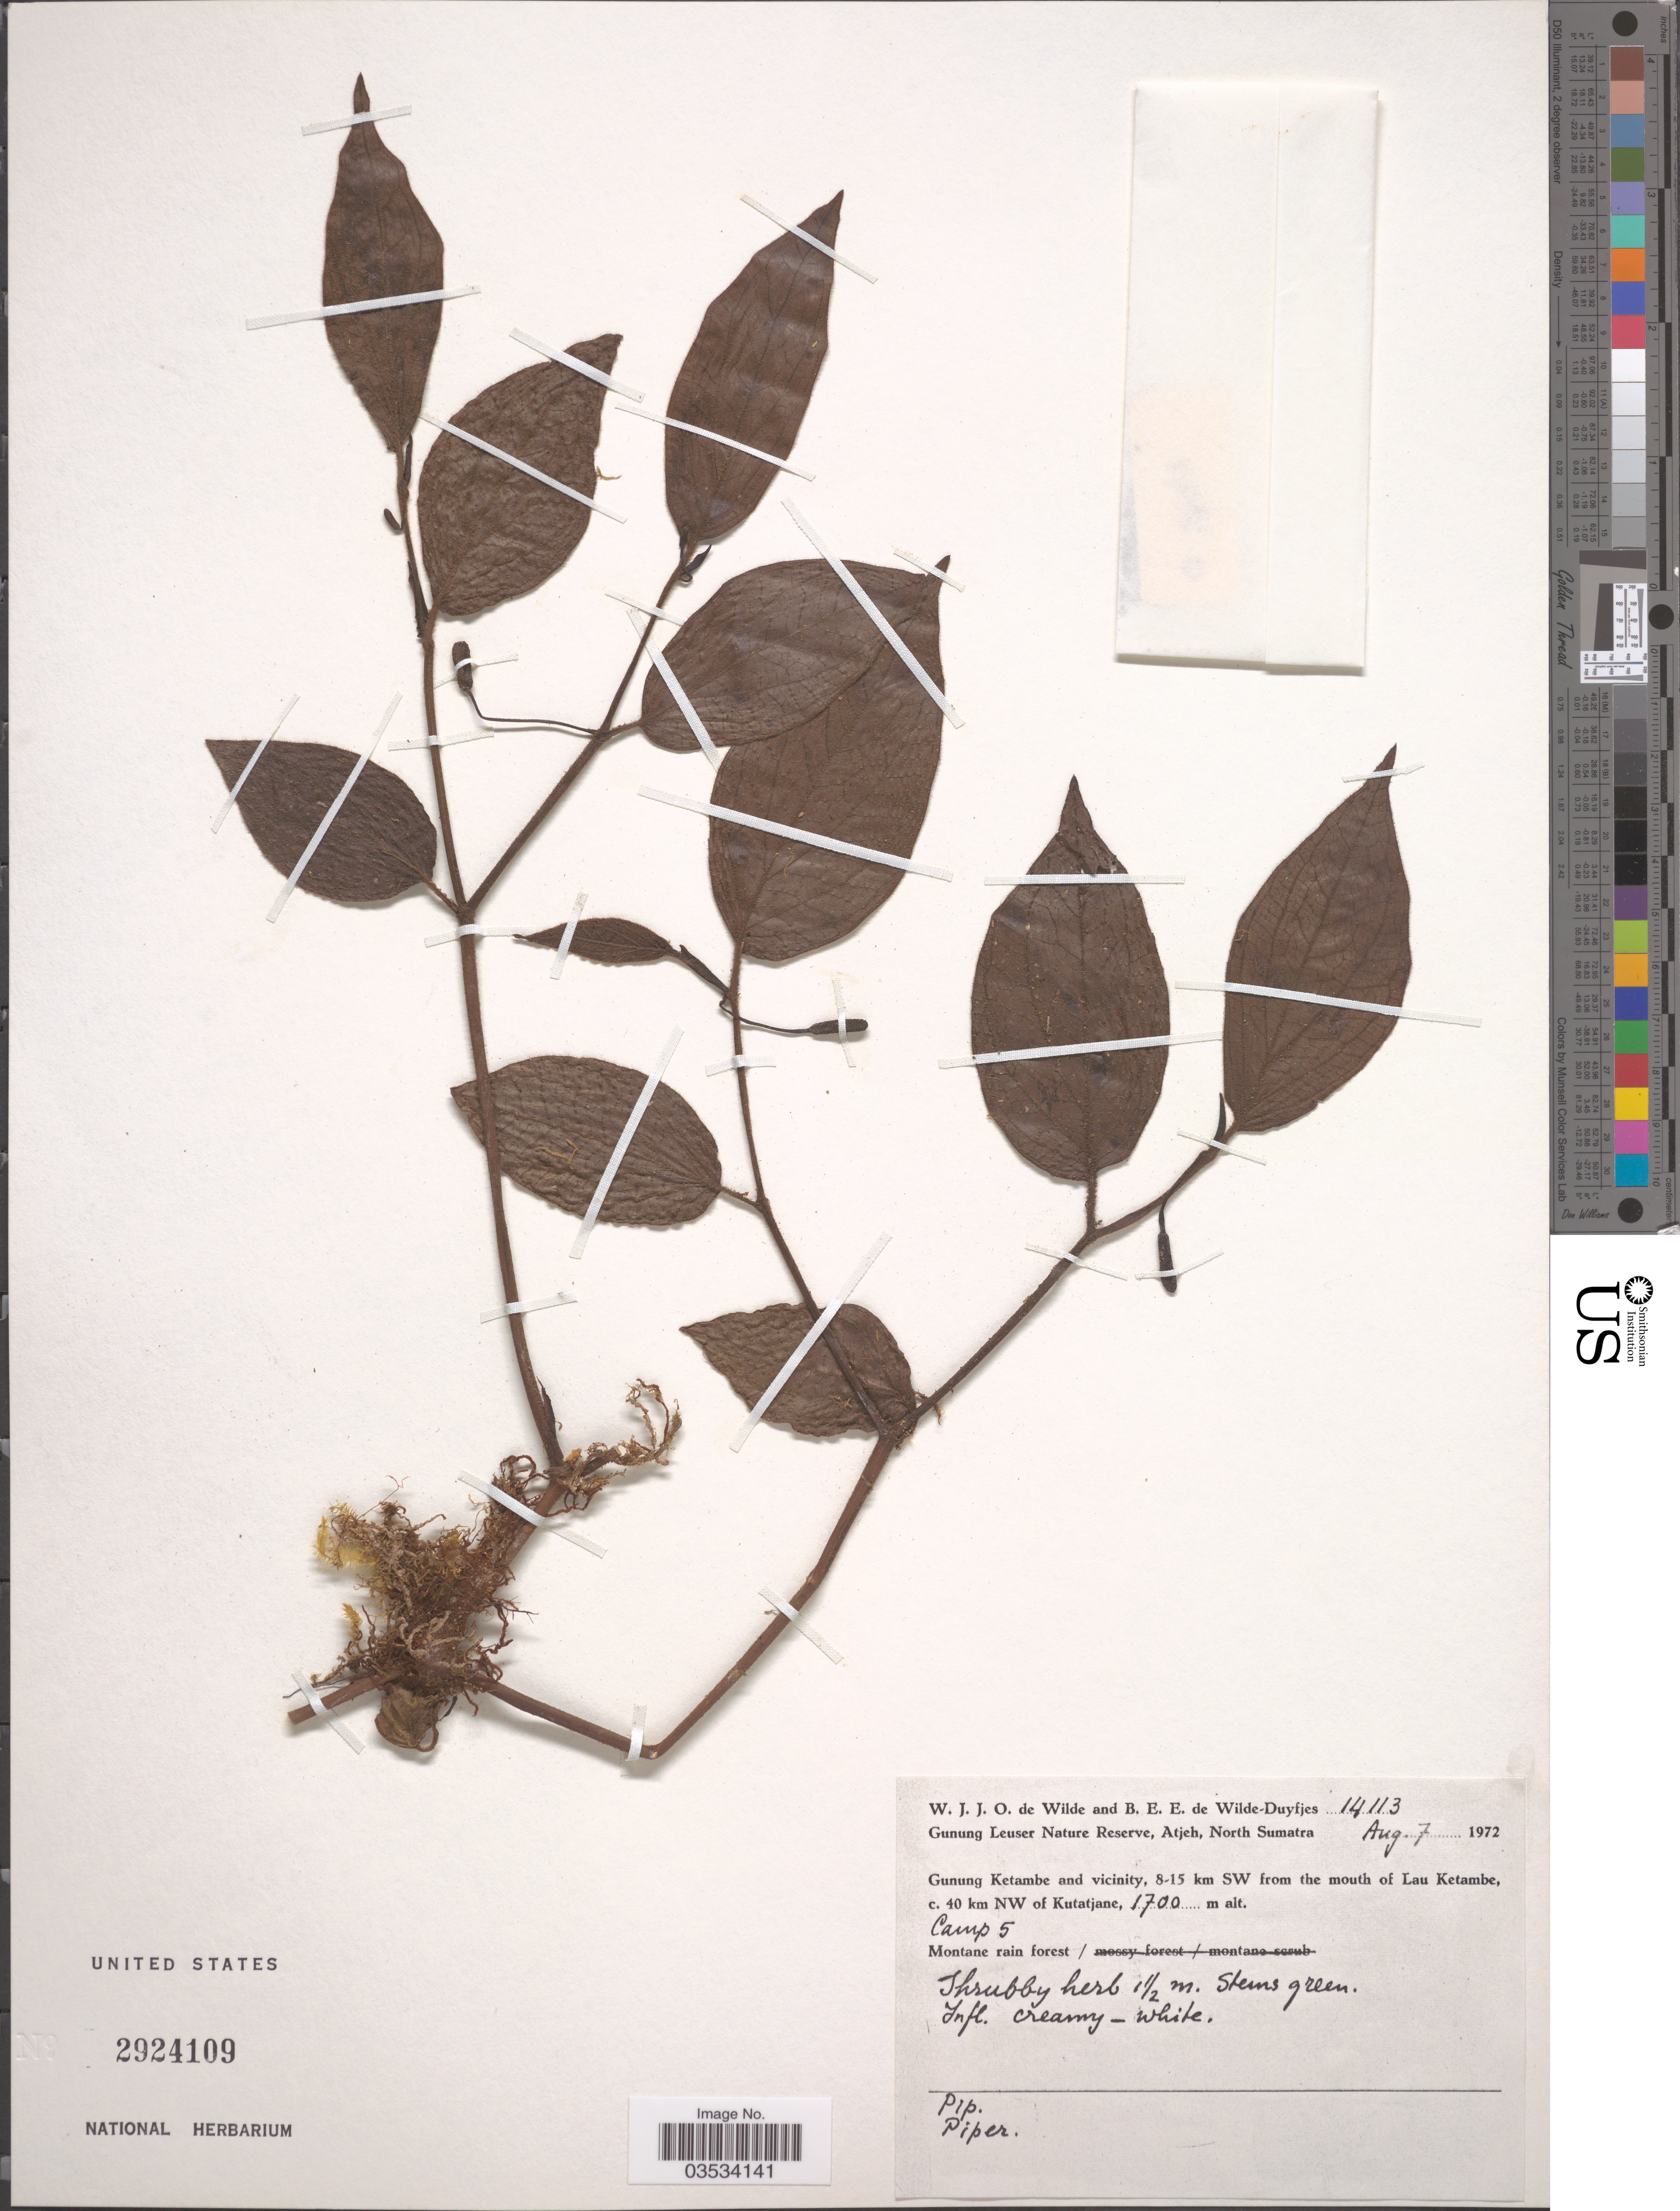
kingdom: Plantae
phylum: Tracheophyta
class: Magnoliopsida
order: Piperales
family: Piperaceae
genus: Piper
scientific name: Piper sp.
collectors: W. J. de Wilde & B. E. de Wilde-Duyfjes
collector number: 14113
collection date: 1972-08-07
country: Indonesia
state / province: Sumatra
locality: Gunung Leuser Nature Reserve, Atjeh, North Sumatra. Gunung Ketambe and vicinity, 8-15 km SW from the mouth of Lau Ketambe, c. 40 km NW of Kutatjane. Camp 5.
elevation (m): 1700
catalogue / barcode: US 2924109